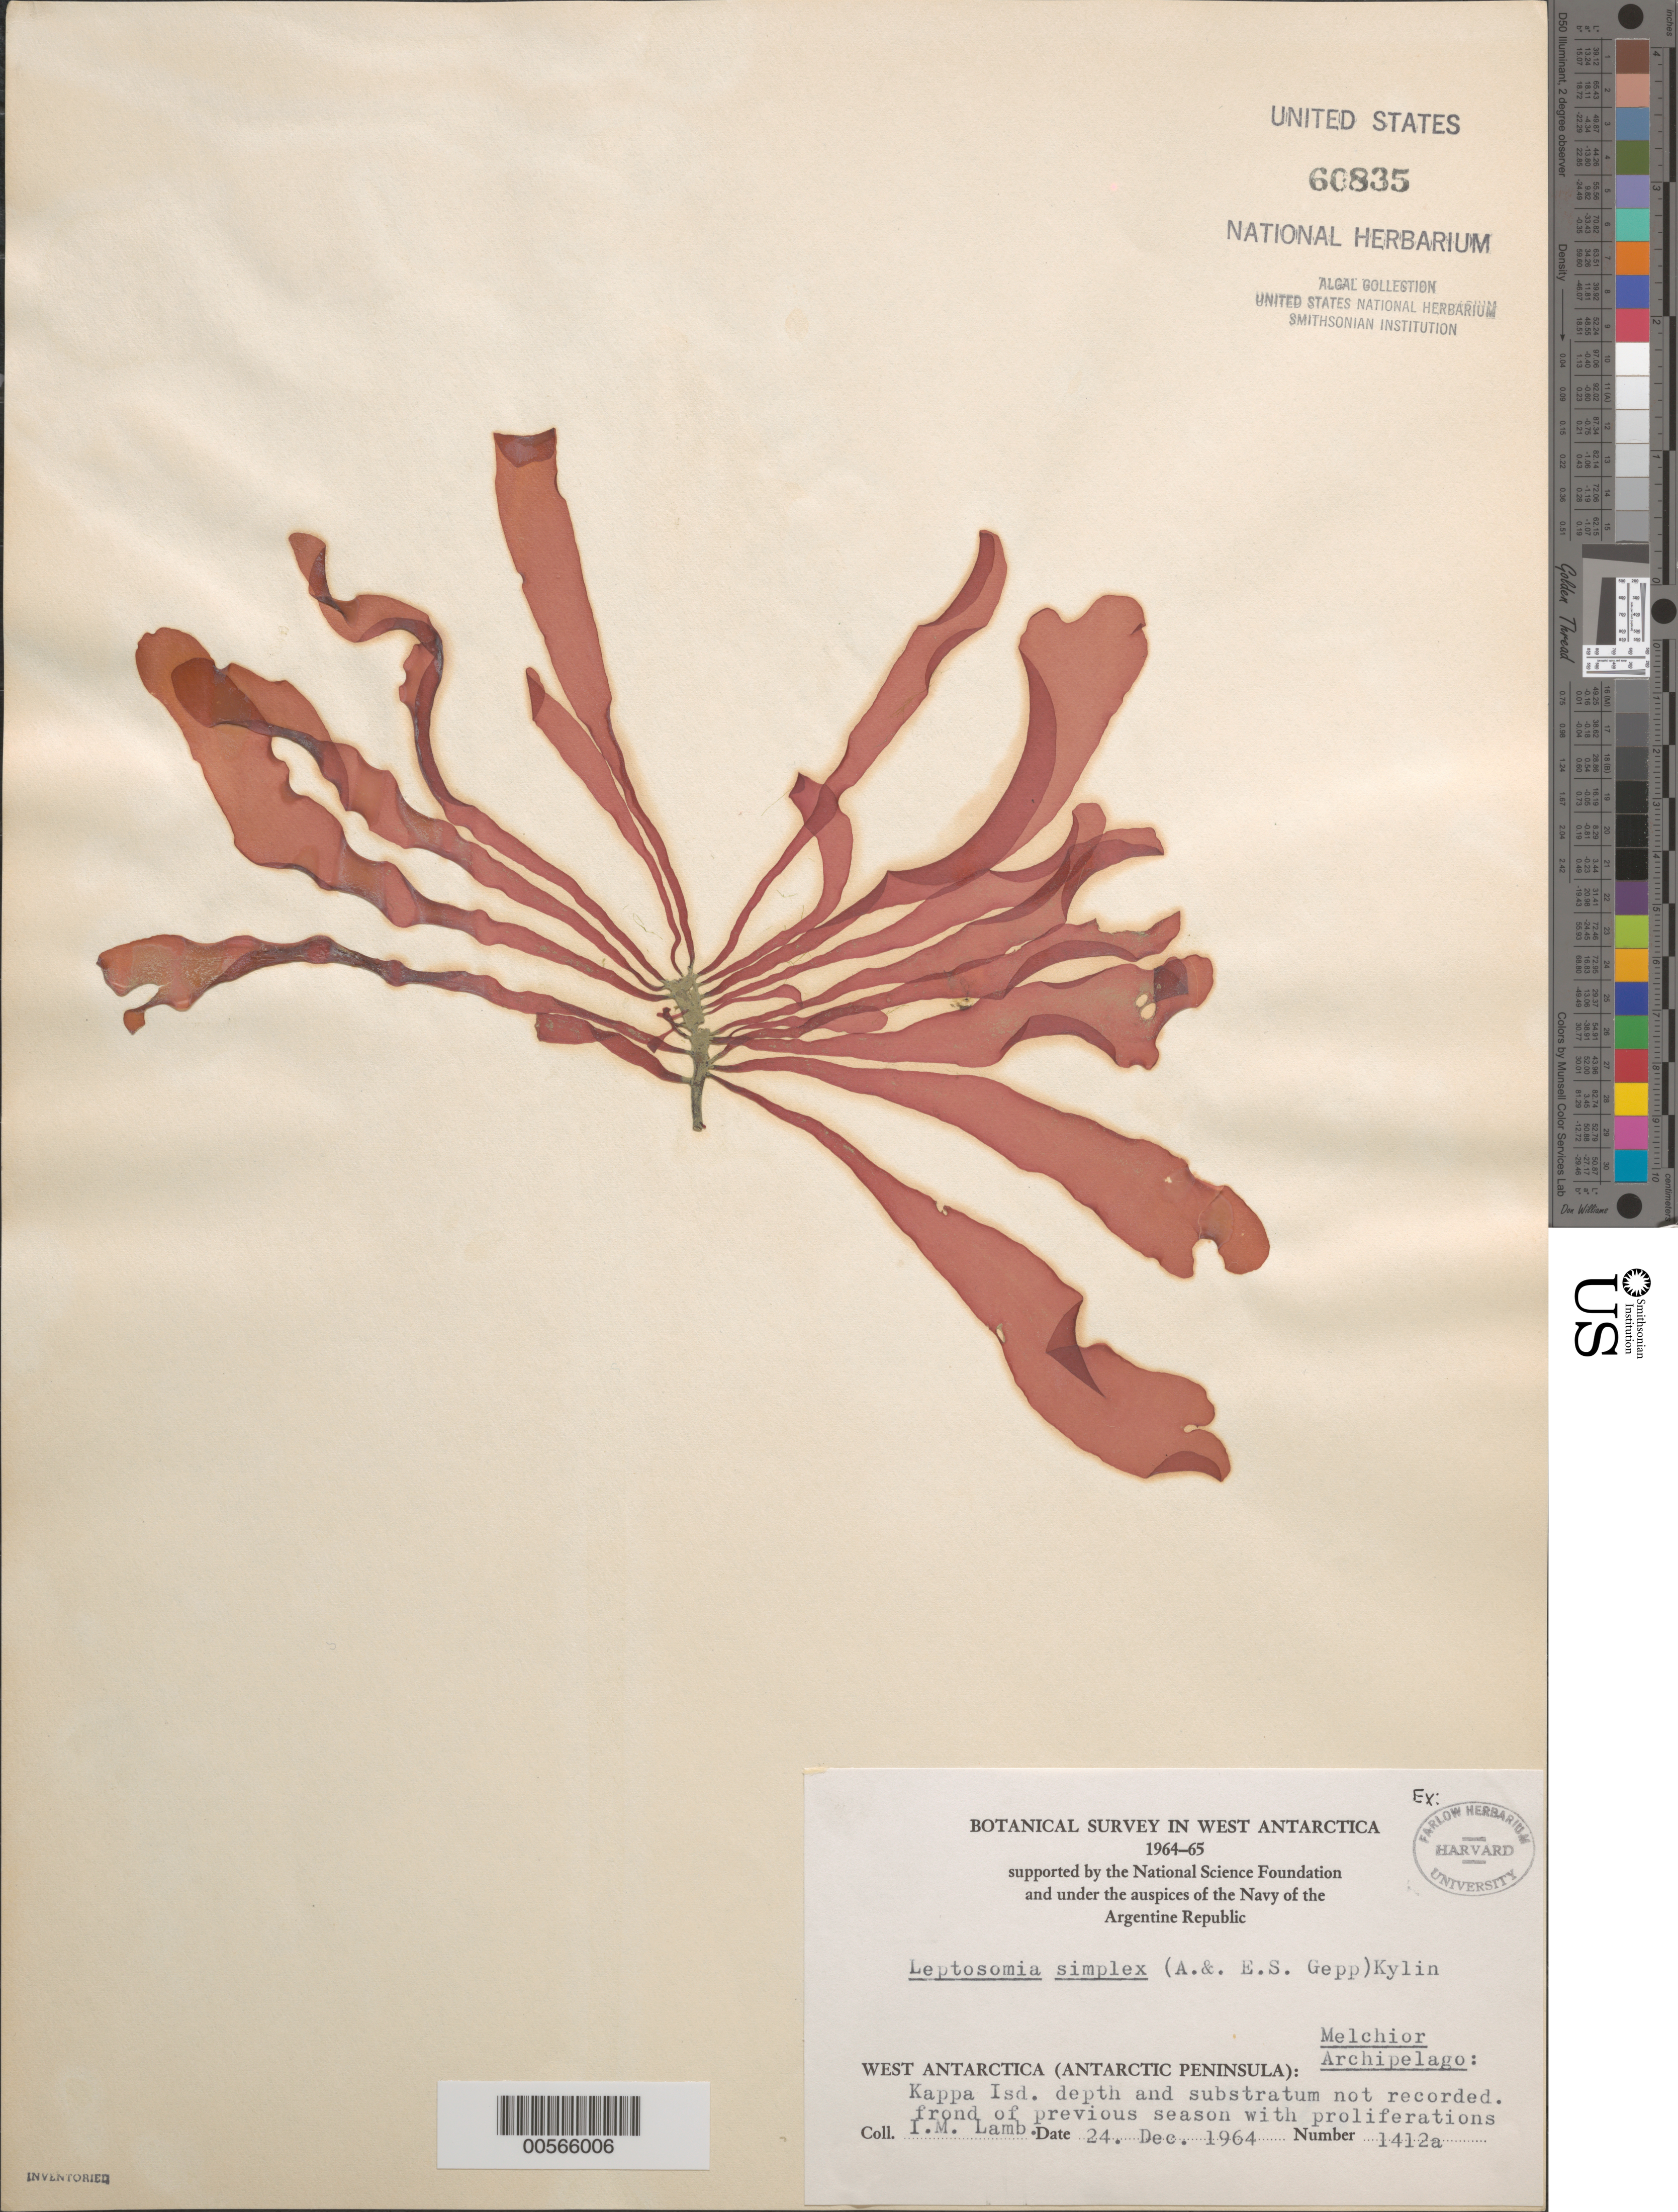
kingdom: Plantae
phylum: Rhodophyta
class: Florideophyceae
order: Palmariales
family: Palmariaceae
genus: Palmaria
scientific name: Palmaria decipiens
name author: (Reinsch) Ricker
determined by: Algae name updating Project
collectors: I. M. Lamb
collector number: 1412a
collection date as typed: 24 Dec 1964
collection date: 1964-12-24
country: Antarctica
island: Kappa Island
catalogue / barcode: US 60835